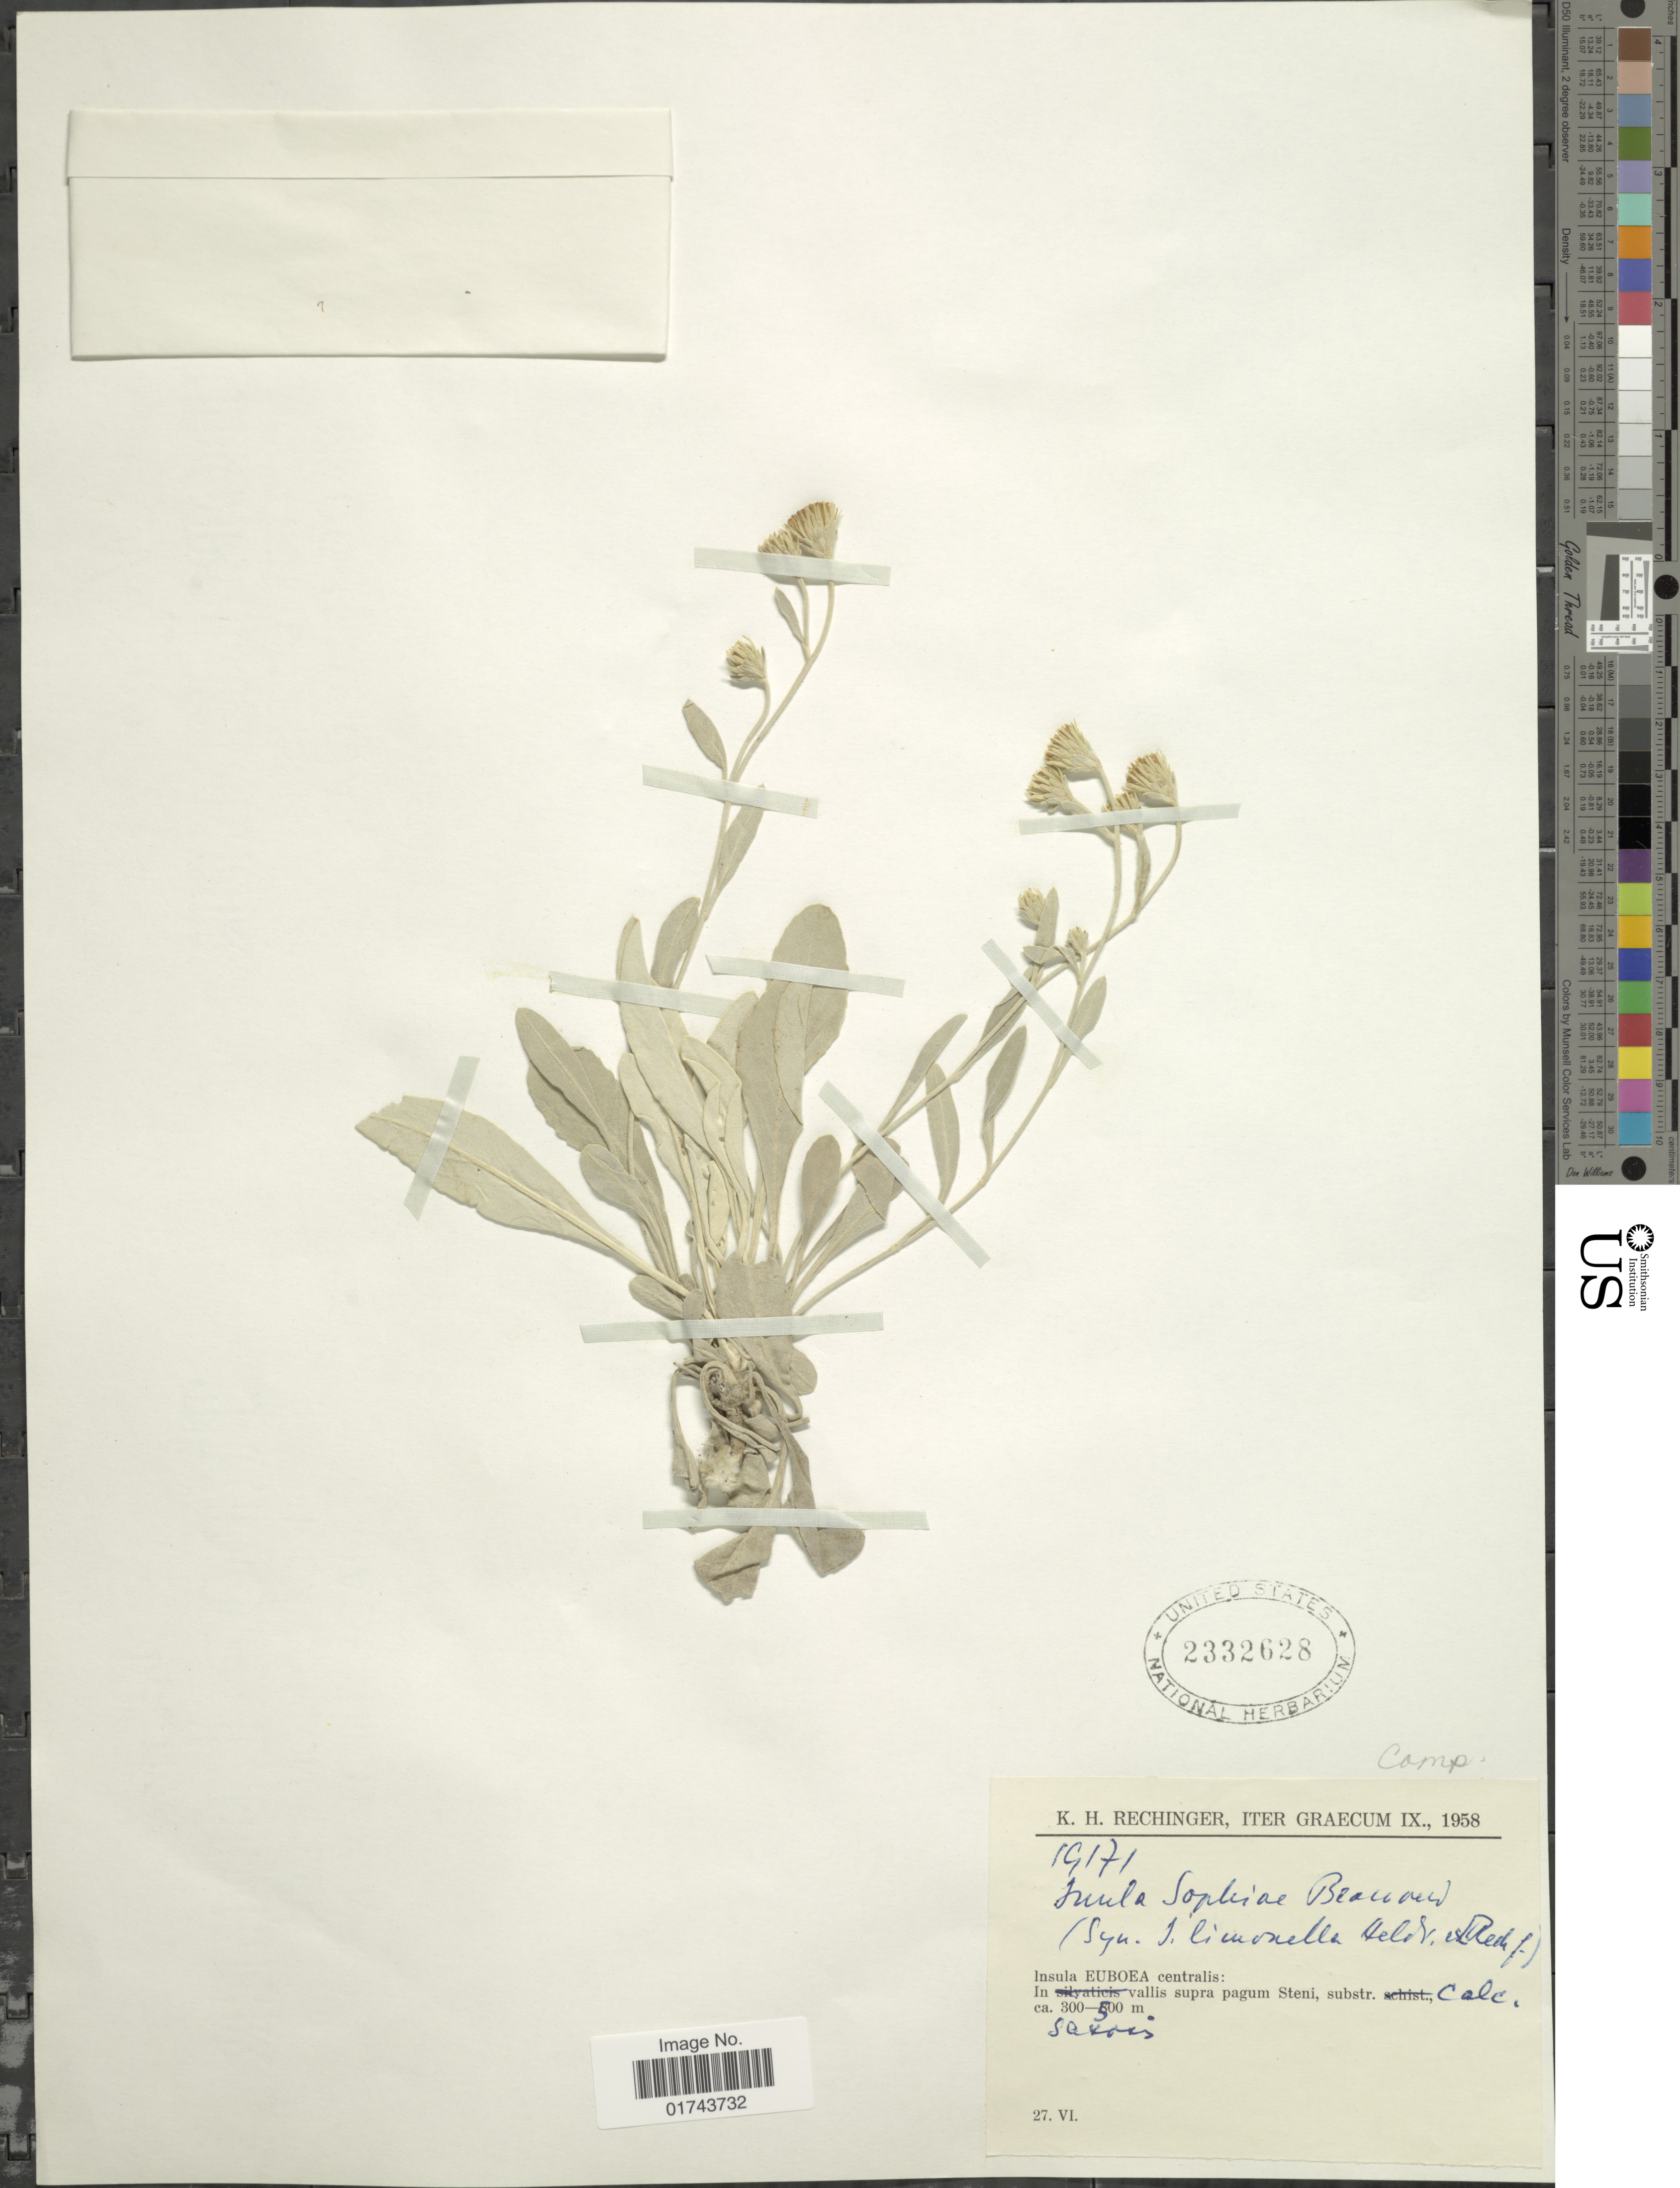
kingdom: Plantae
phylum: Tracheophyta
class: Magnoliopsida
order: Asterales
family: Asteraceae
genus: Inula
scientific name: Inula sophiae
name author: Beauverd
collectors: K. H. Rechinger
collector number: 19171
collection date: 1958-06-27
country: Greece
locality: Insula Euboea centralis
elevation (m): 300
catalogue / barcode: US 2332628